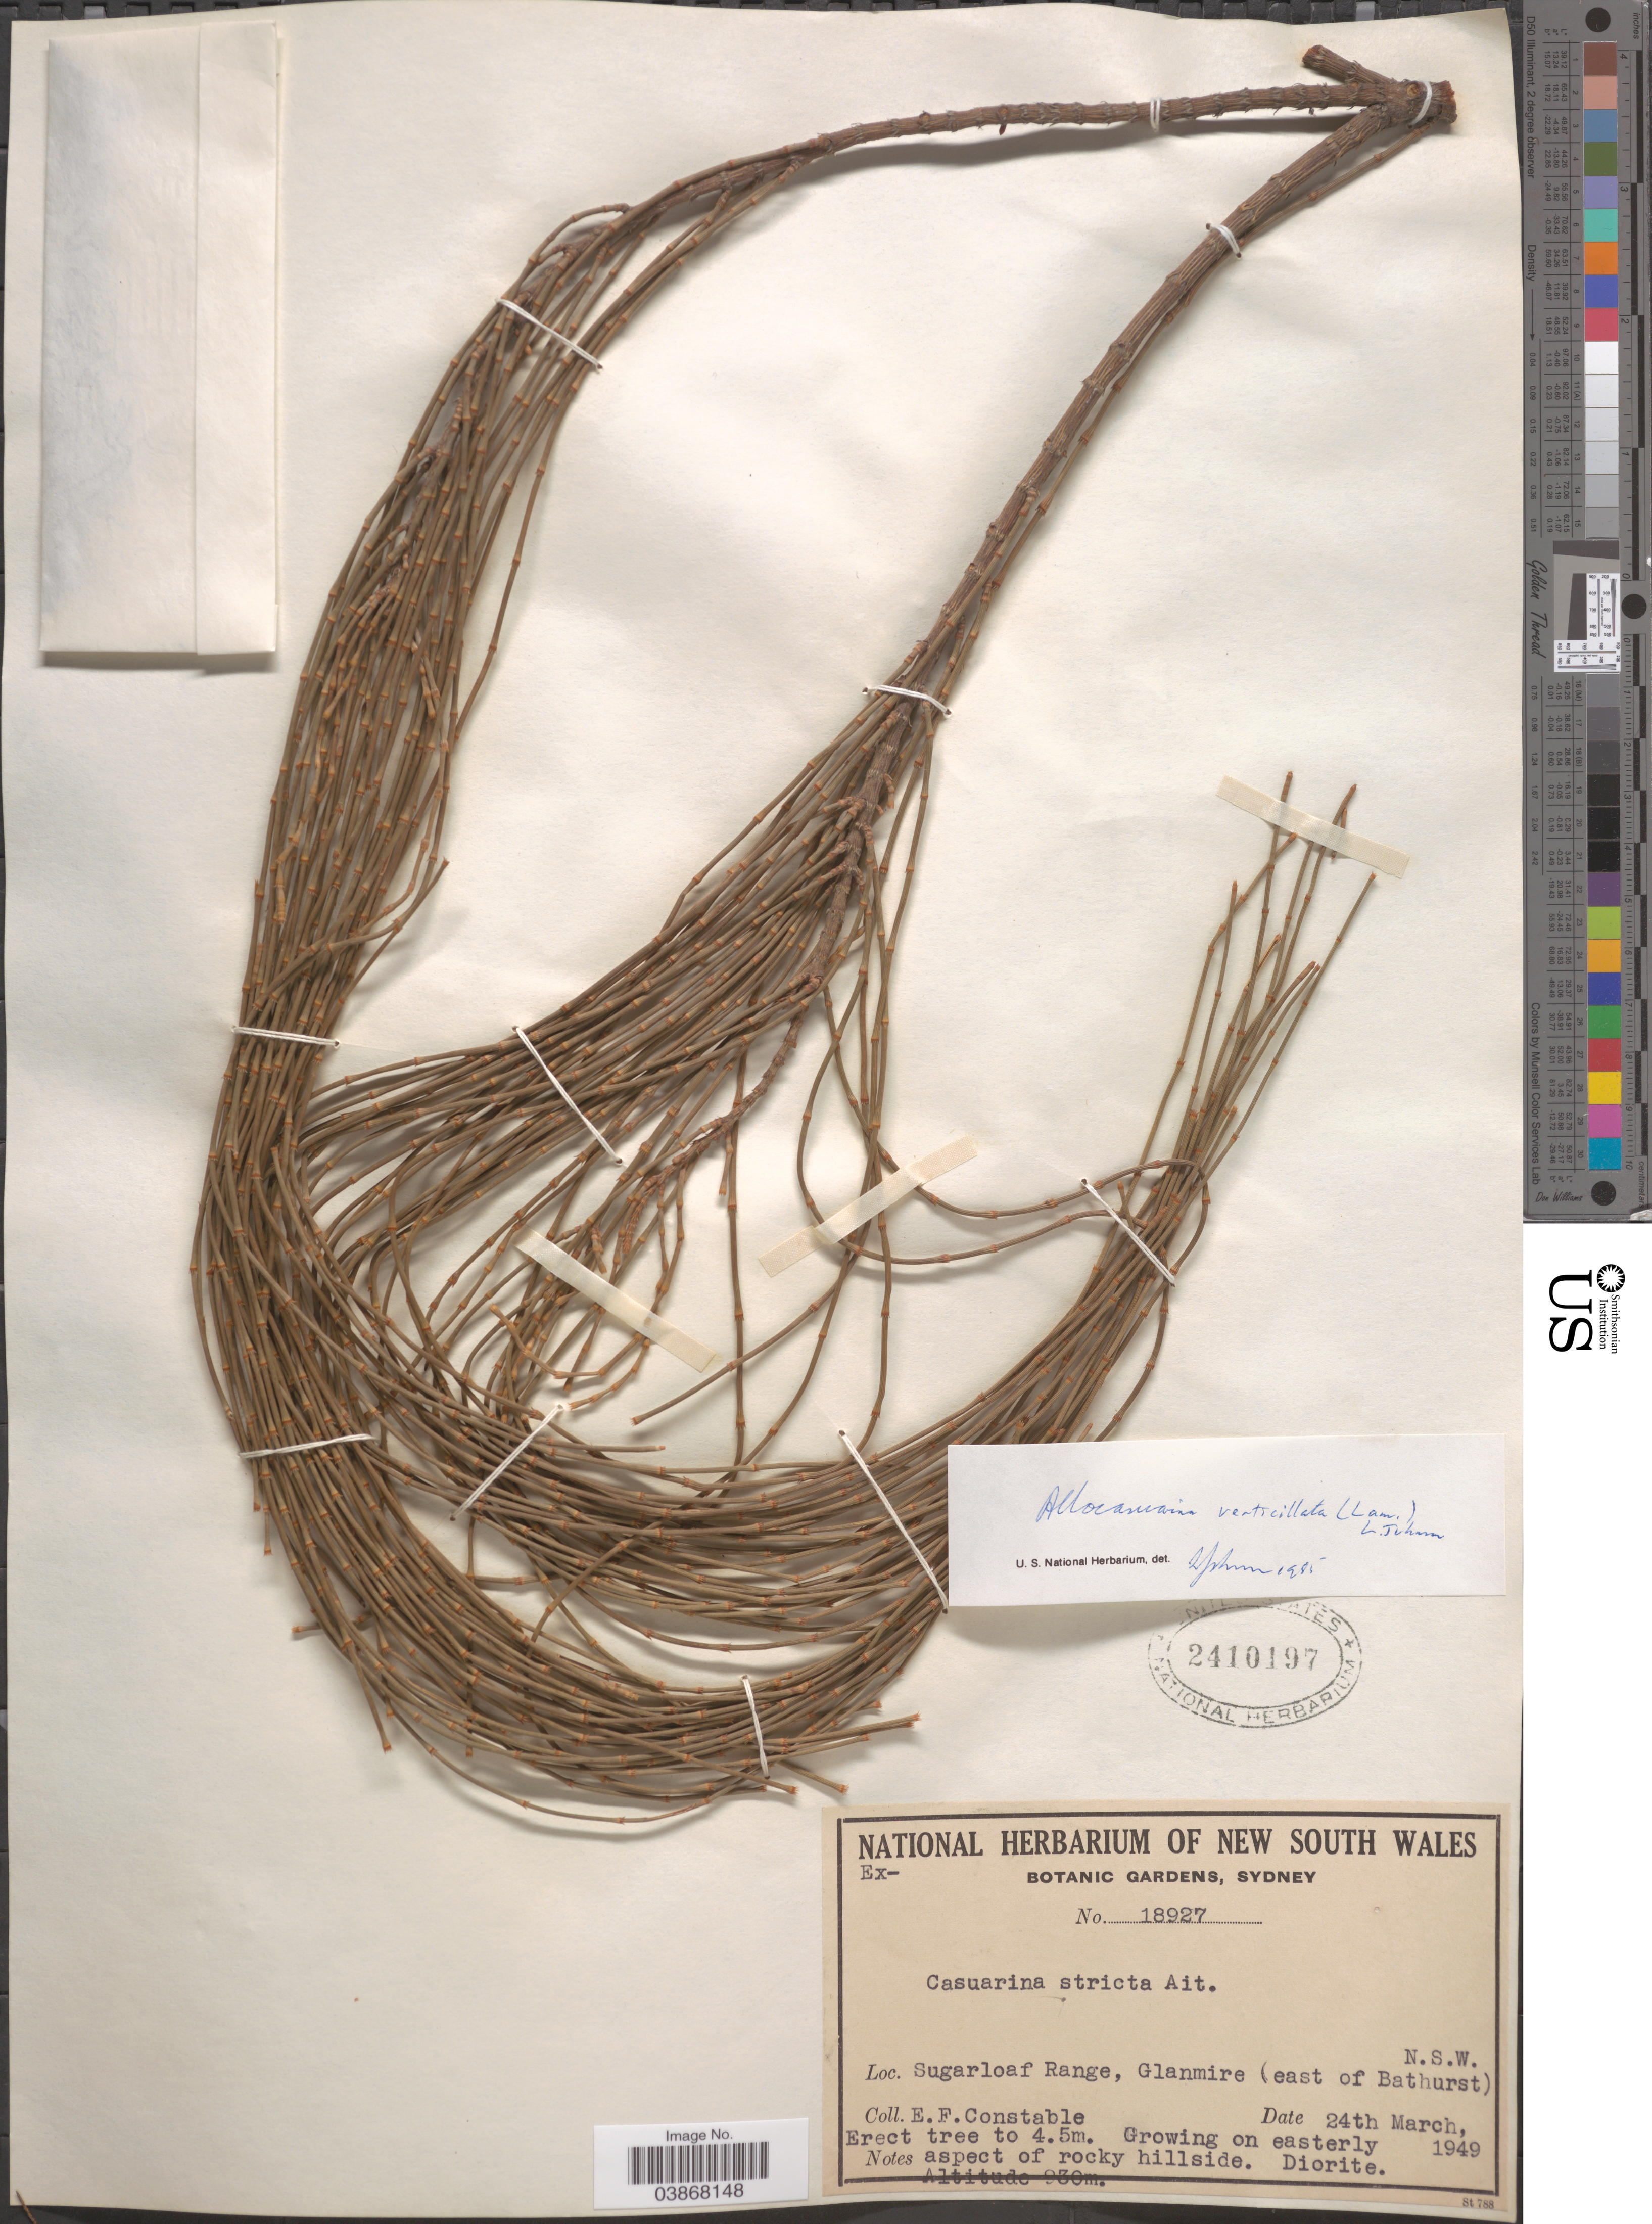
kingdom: Plantae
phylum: Tracheophyta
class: Magnoliopsida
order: Fagales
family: Casuarinaceae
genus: Allocasuarina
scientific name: Allocasuarina verticillata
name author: (Lam.) L.A.S. Johnson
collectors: E. F. Constable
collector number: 18927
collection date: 1949-03-24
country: Australia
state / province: New South Wales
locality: Sugarloaf Range, Glanmire (east of Bathurst).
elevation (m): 930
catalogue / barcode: US 2410197